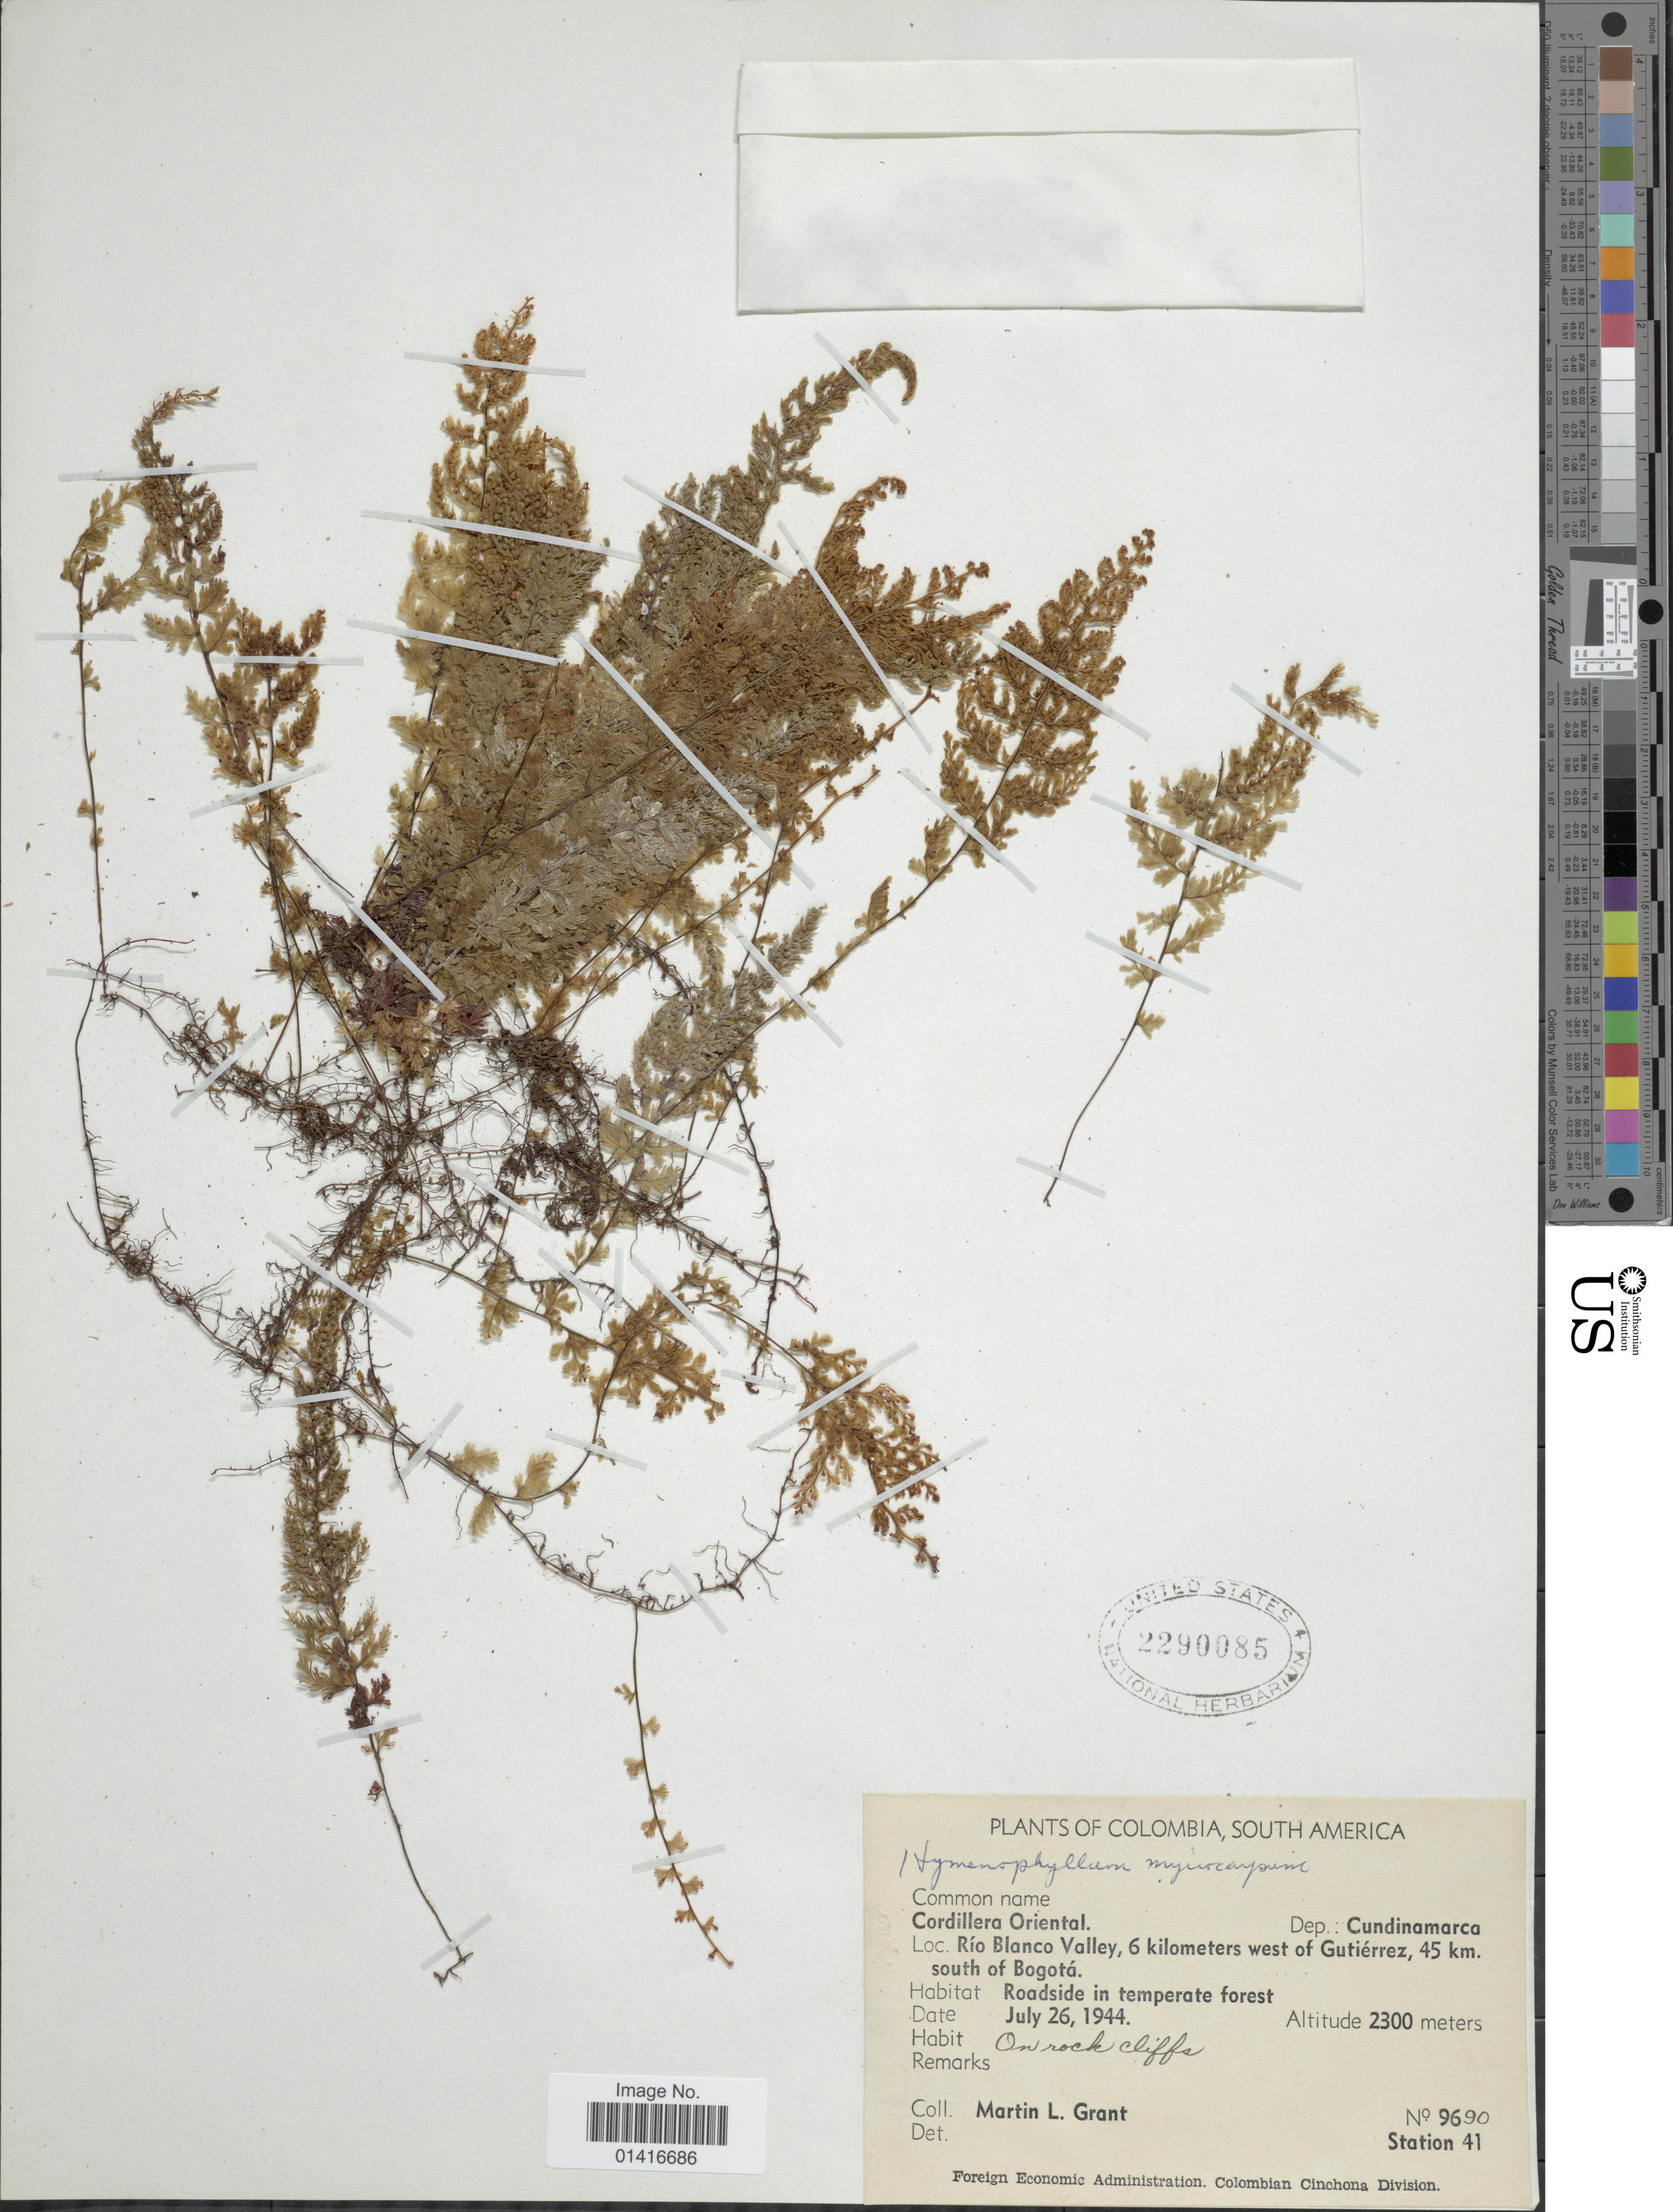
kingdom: Plantae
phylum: Tracheophyta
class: Polypodiopsida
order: Hymenophyllales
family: Hymenophyllaceae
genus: Hymenophyllum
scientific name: Hymenophyllum myriocarpum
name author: Hook.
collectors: M. L. Grant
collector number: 9690 Station 41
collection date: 1944-07-26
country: Colombia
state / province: Cundinamarca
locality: Río Blanco Valley, 6 kilometers west of Gutiérrez, 45 km. south of Bogotá, Habitat: Roadside in temperate forest, Station 41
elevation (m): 2300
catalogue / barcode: US 2290085